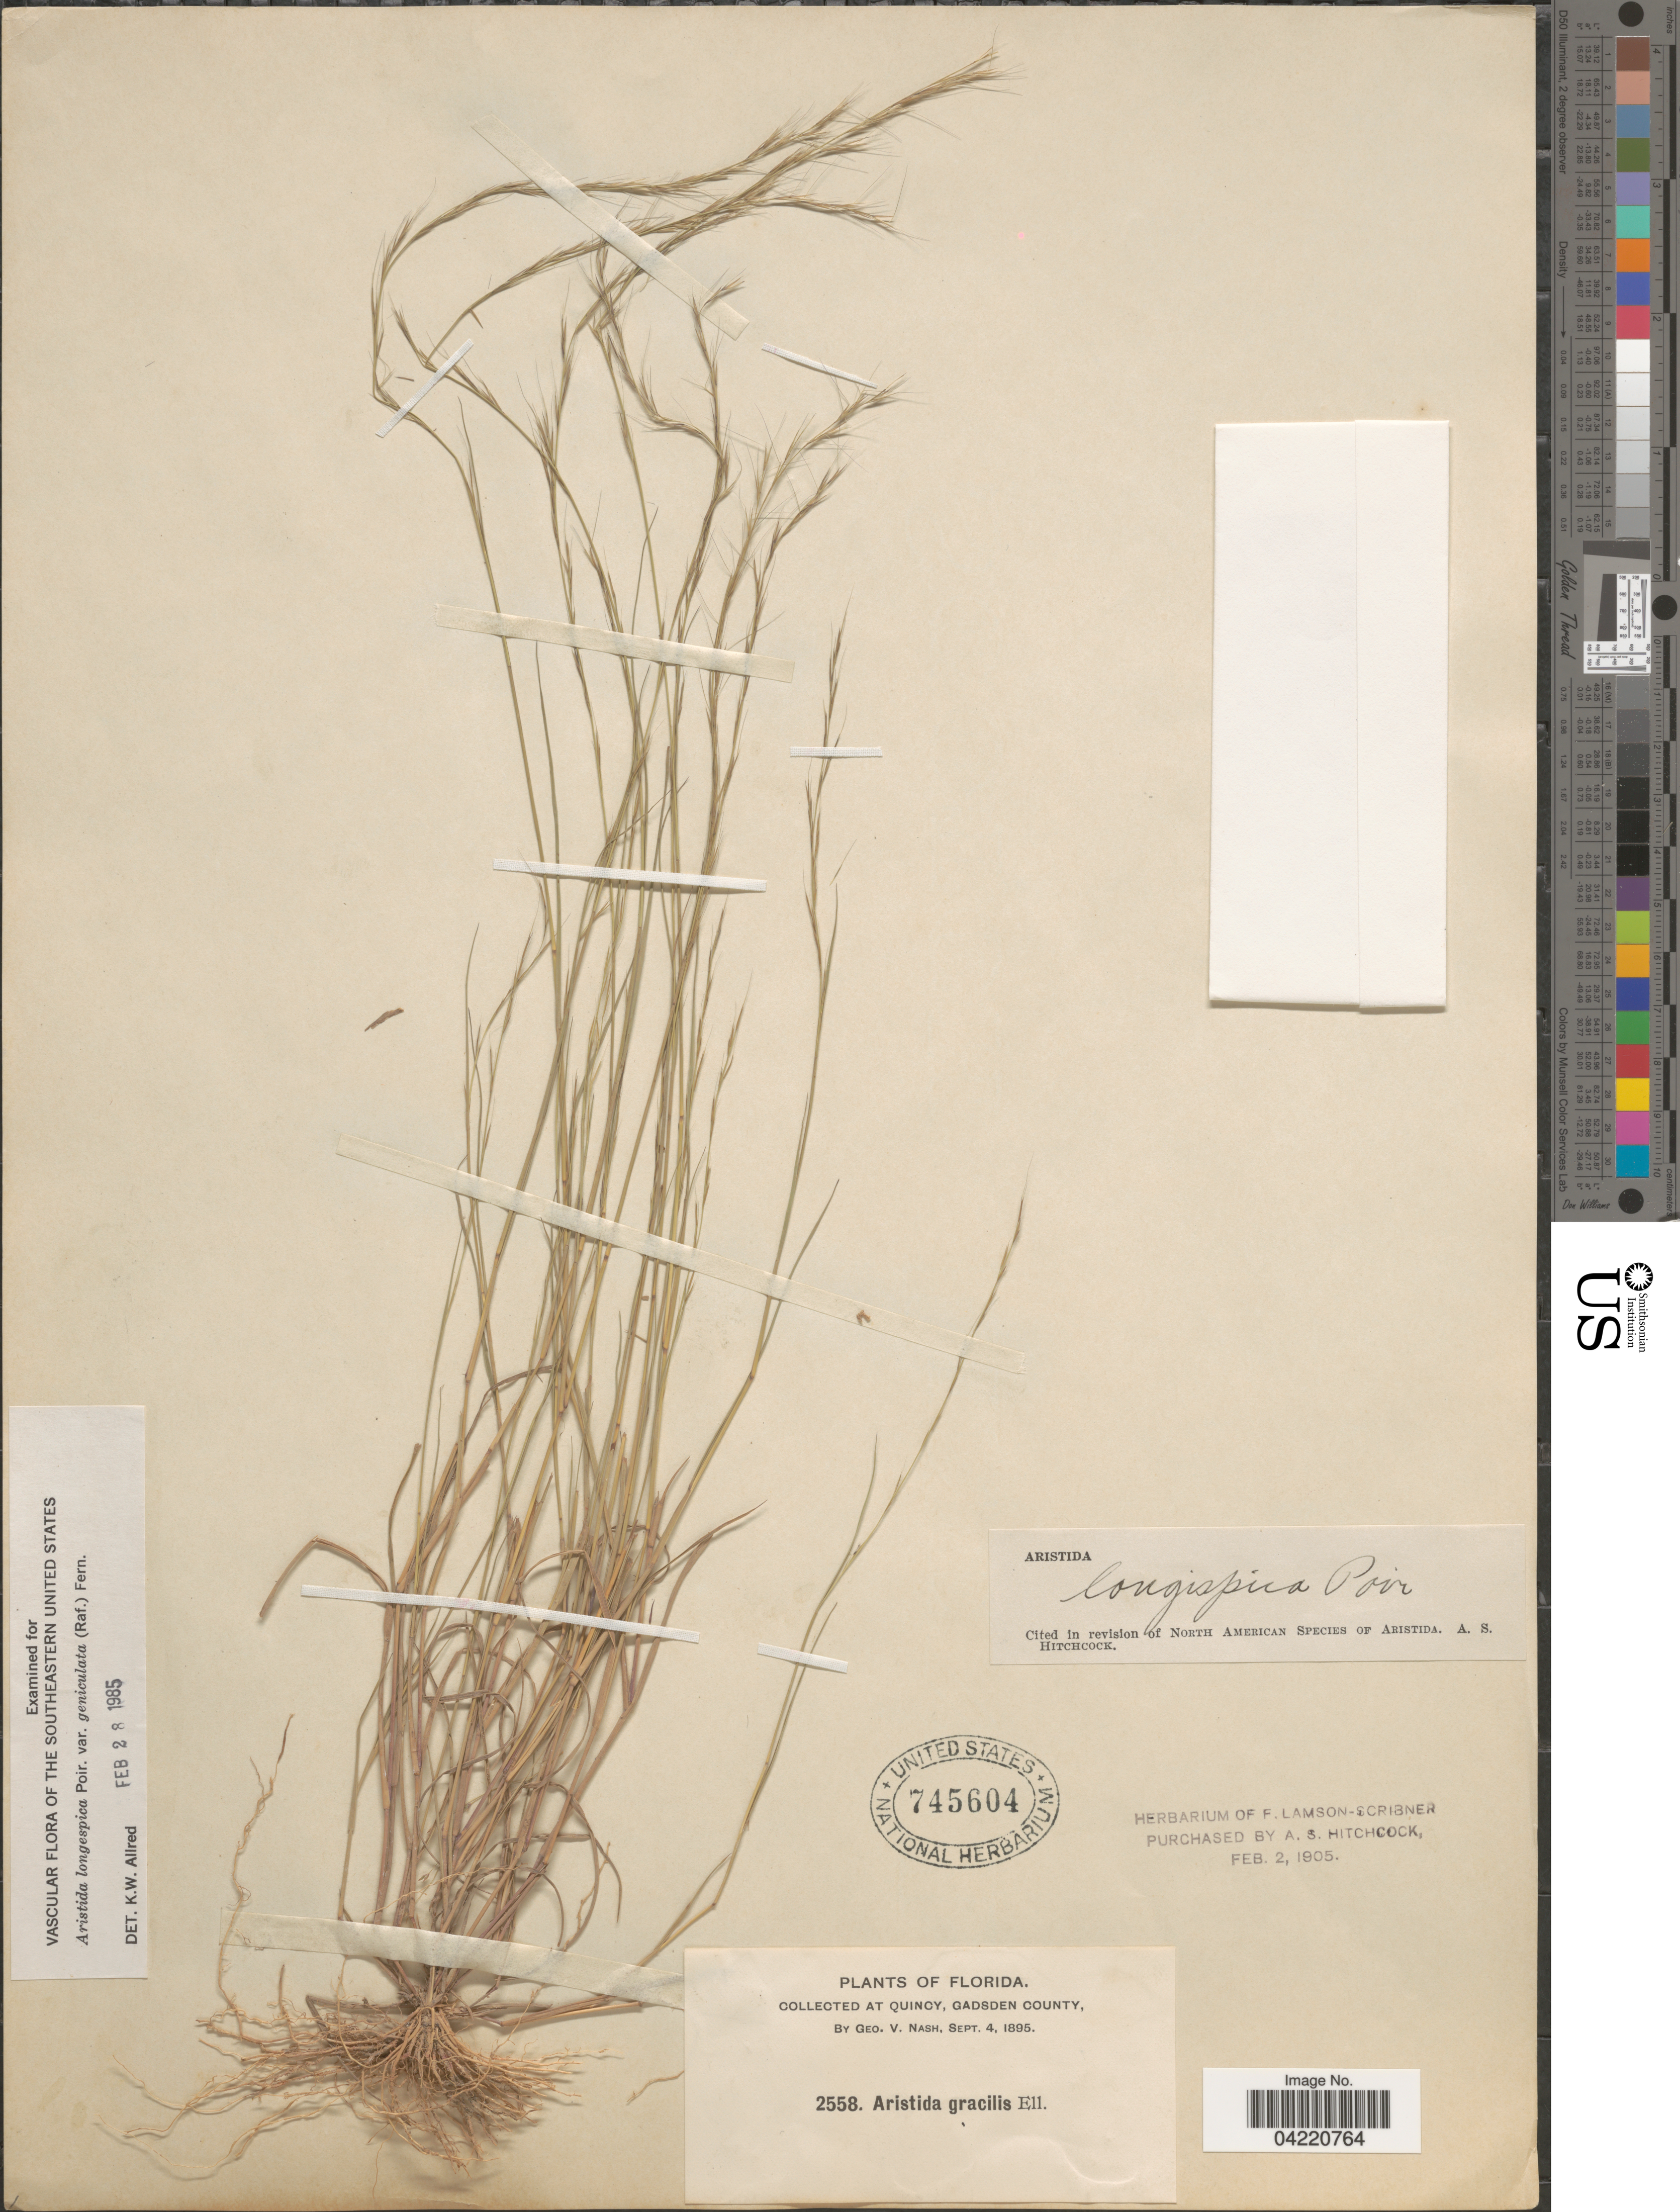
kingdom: Plantae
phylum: Tracheophyta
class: Liliopsida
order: Poales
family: Poaceae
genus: Aristida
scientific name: Aristida longespica var. geniculata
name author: (Raf.) Fernald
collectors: G. V. Nash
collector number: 2558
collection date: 1895-09-04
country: United States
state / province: Florida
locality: At Quincy, Gadsden County.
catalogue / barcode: US 745604